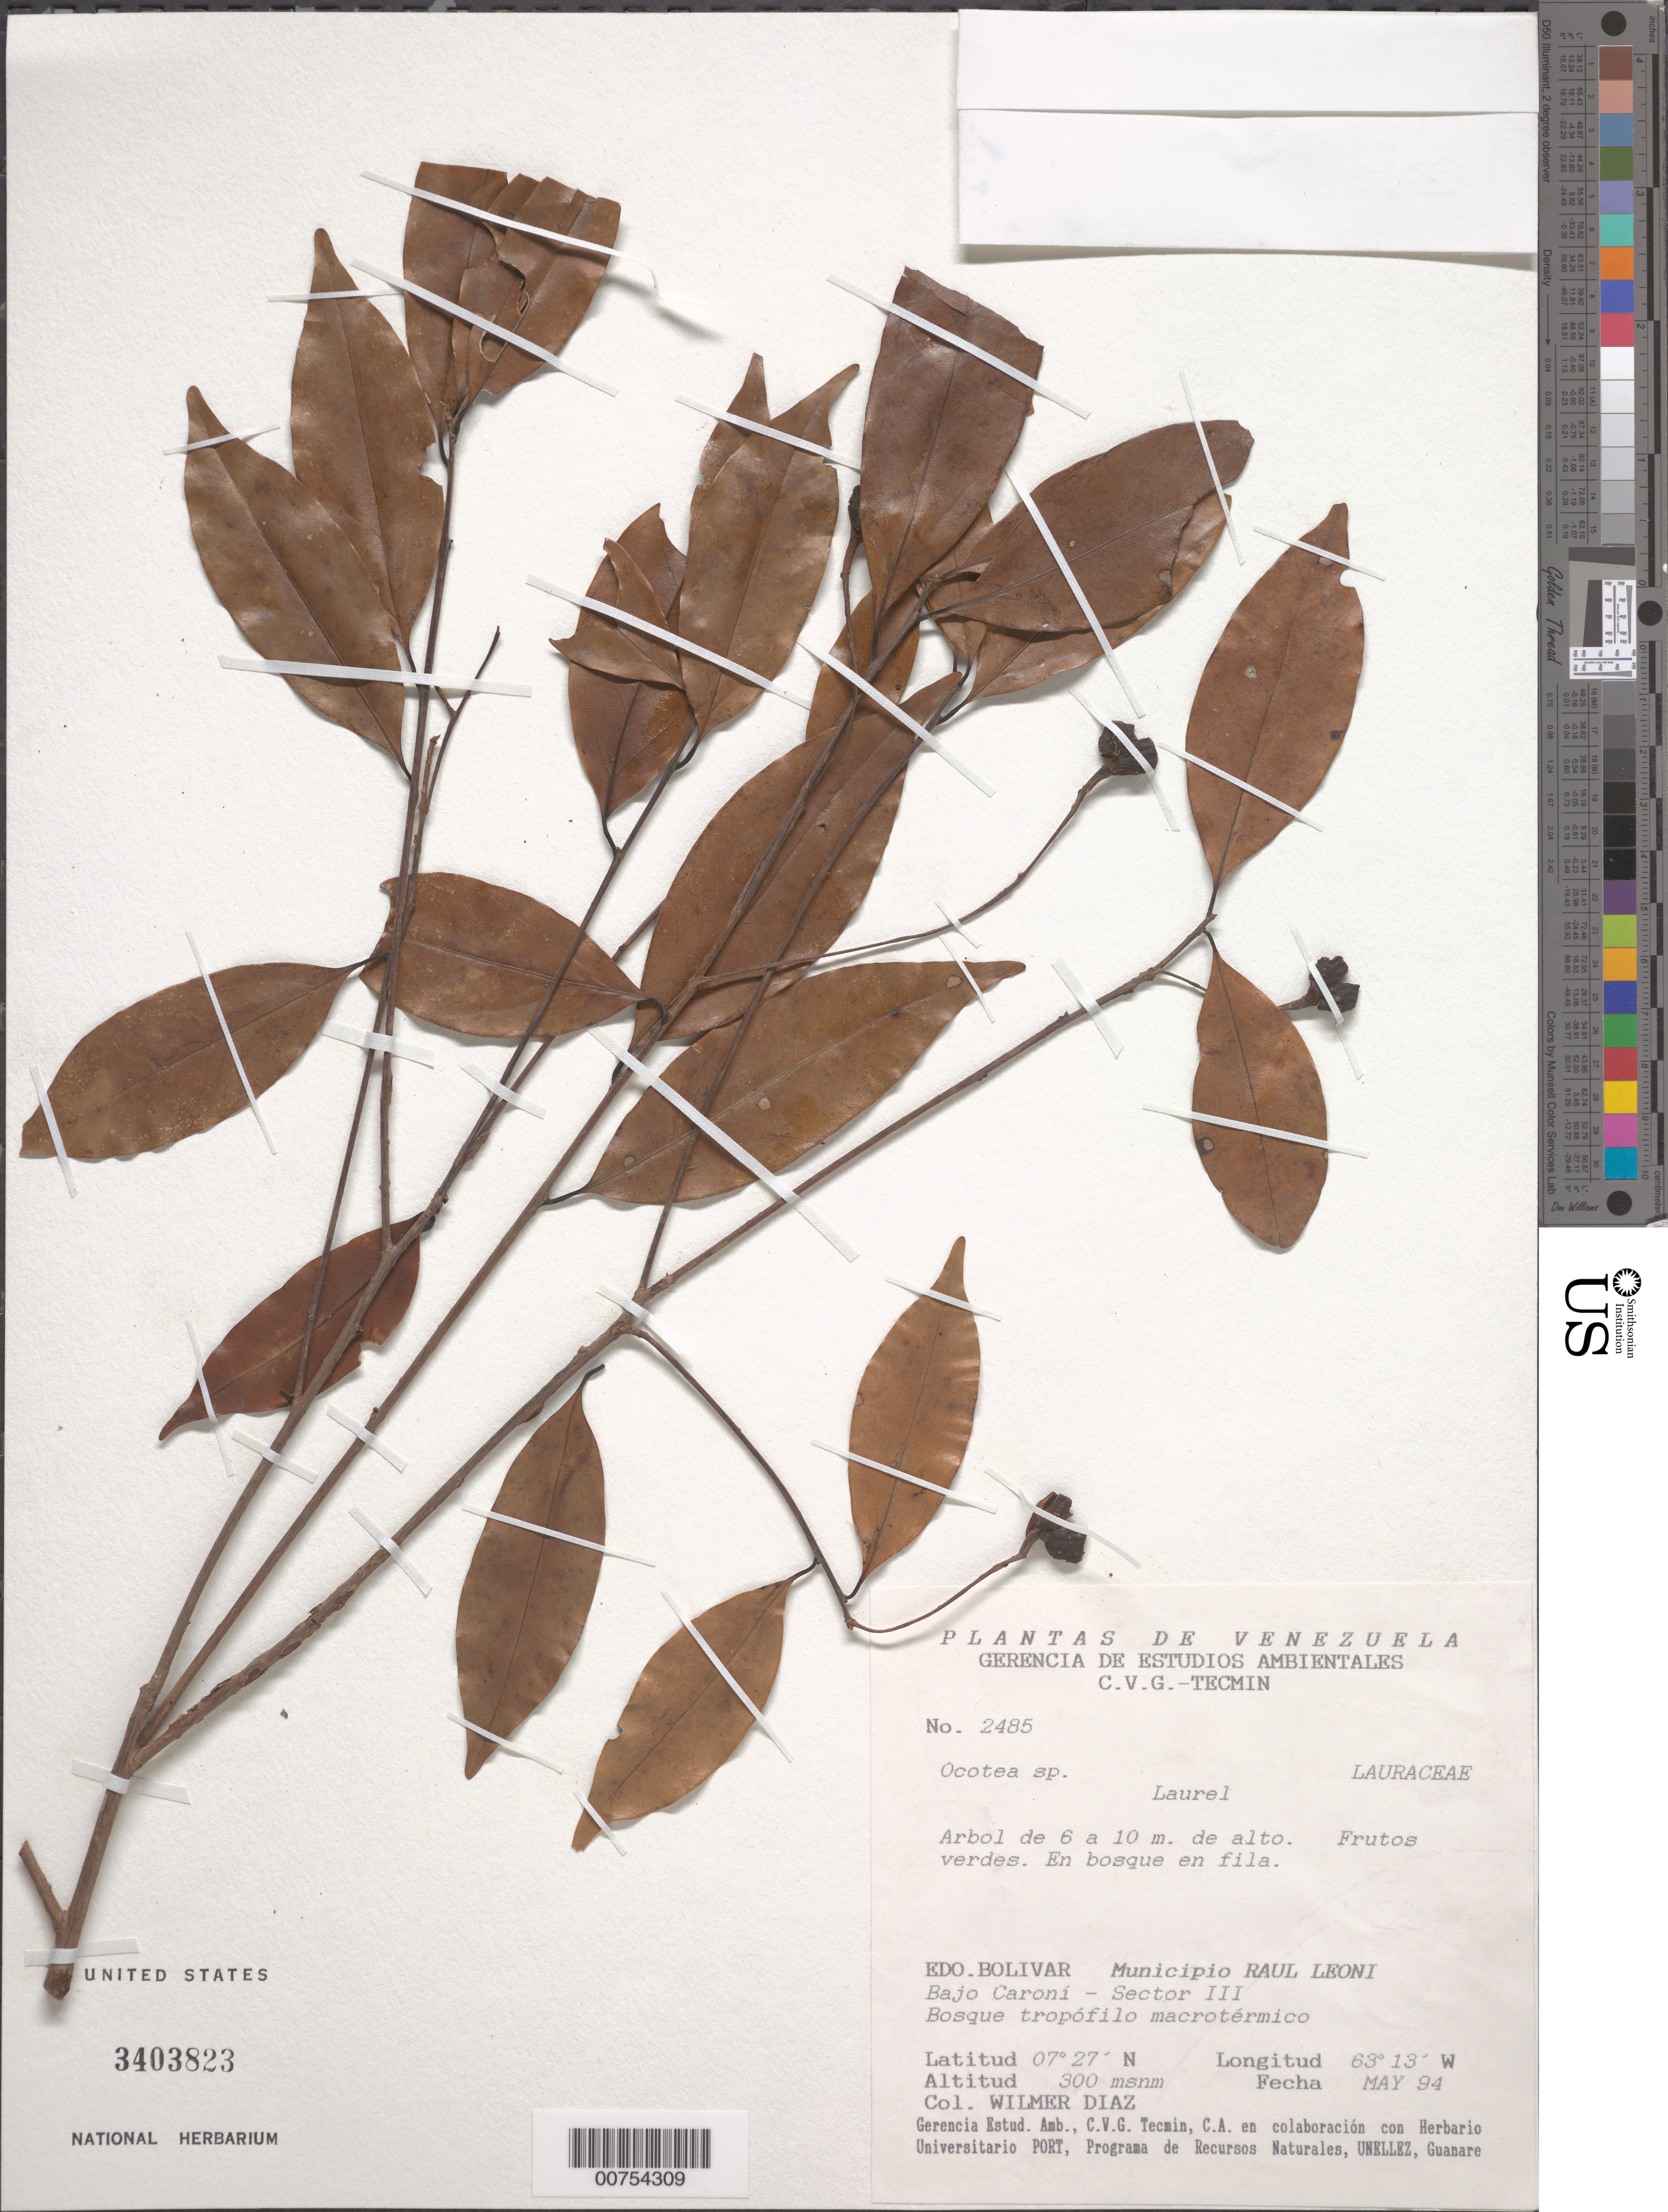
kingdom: Plantae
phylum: Tracheophyta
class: Magnoliopsida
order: Laurales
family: Lauraceae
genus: Ocotea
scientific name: Ocotea sp.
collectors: W. Díaz P.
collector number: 2485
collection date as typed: May-94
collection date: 1994-05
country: Venezuela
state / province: Bolívar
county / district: Angostura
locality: Mun. Raúl Leoni [=Angostura], Bajo Caroní, Sector III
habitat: Bosque tropofilo macrotermico; en bosque en fila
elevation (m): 300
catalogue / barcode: US 3403823